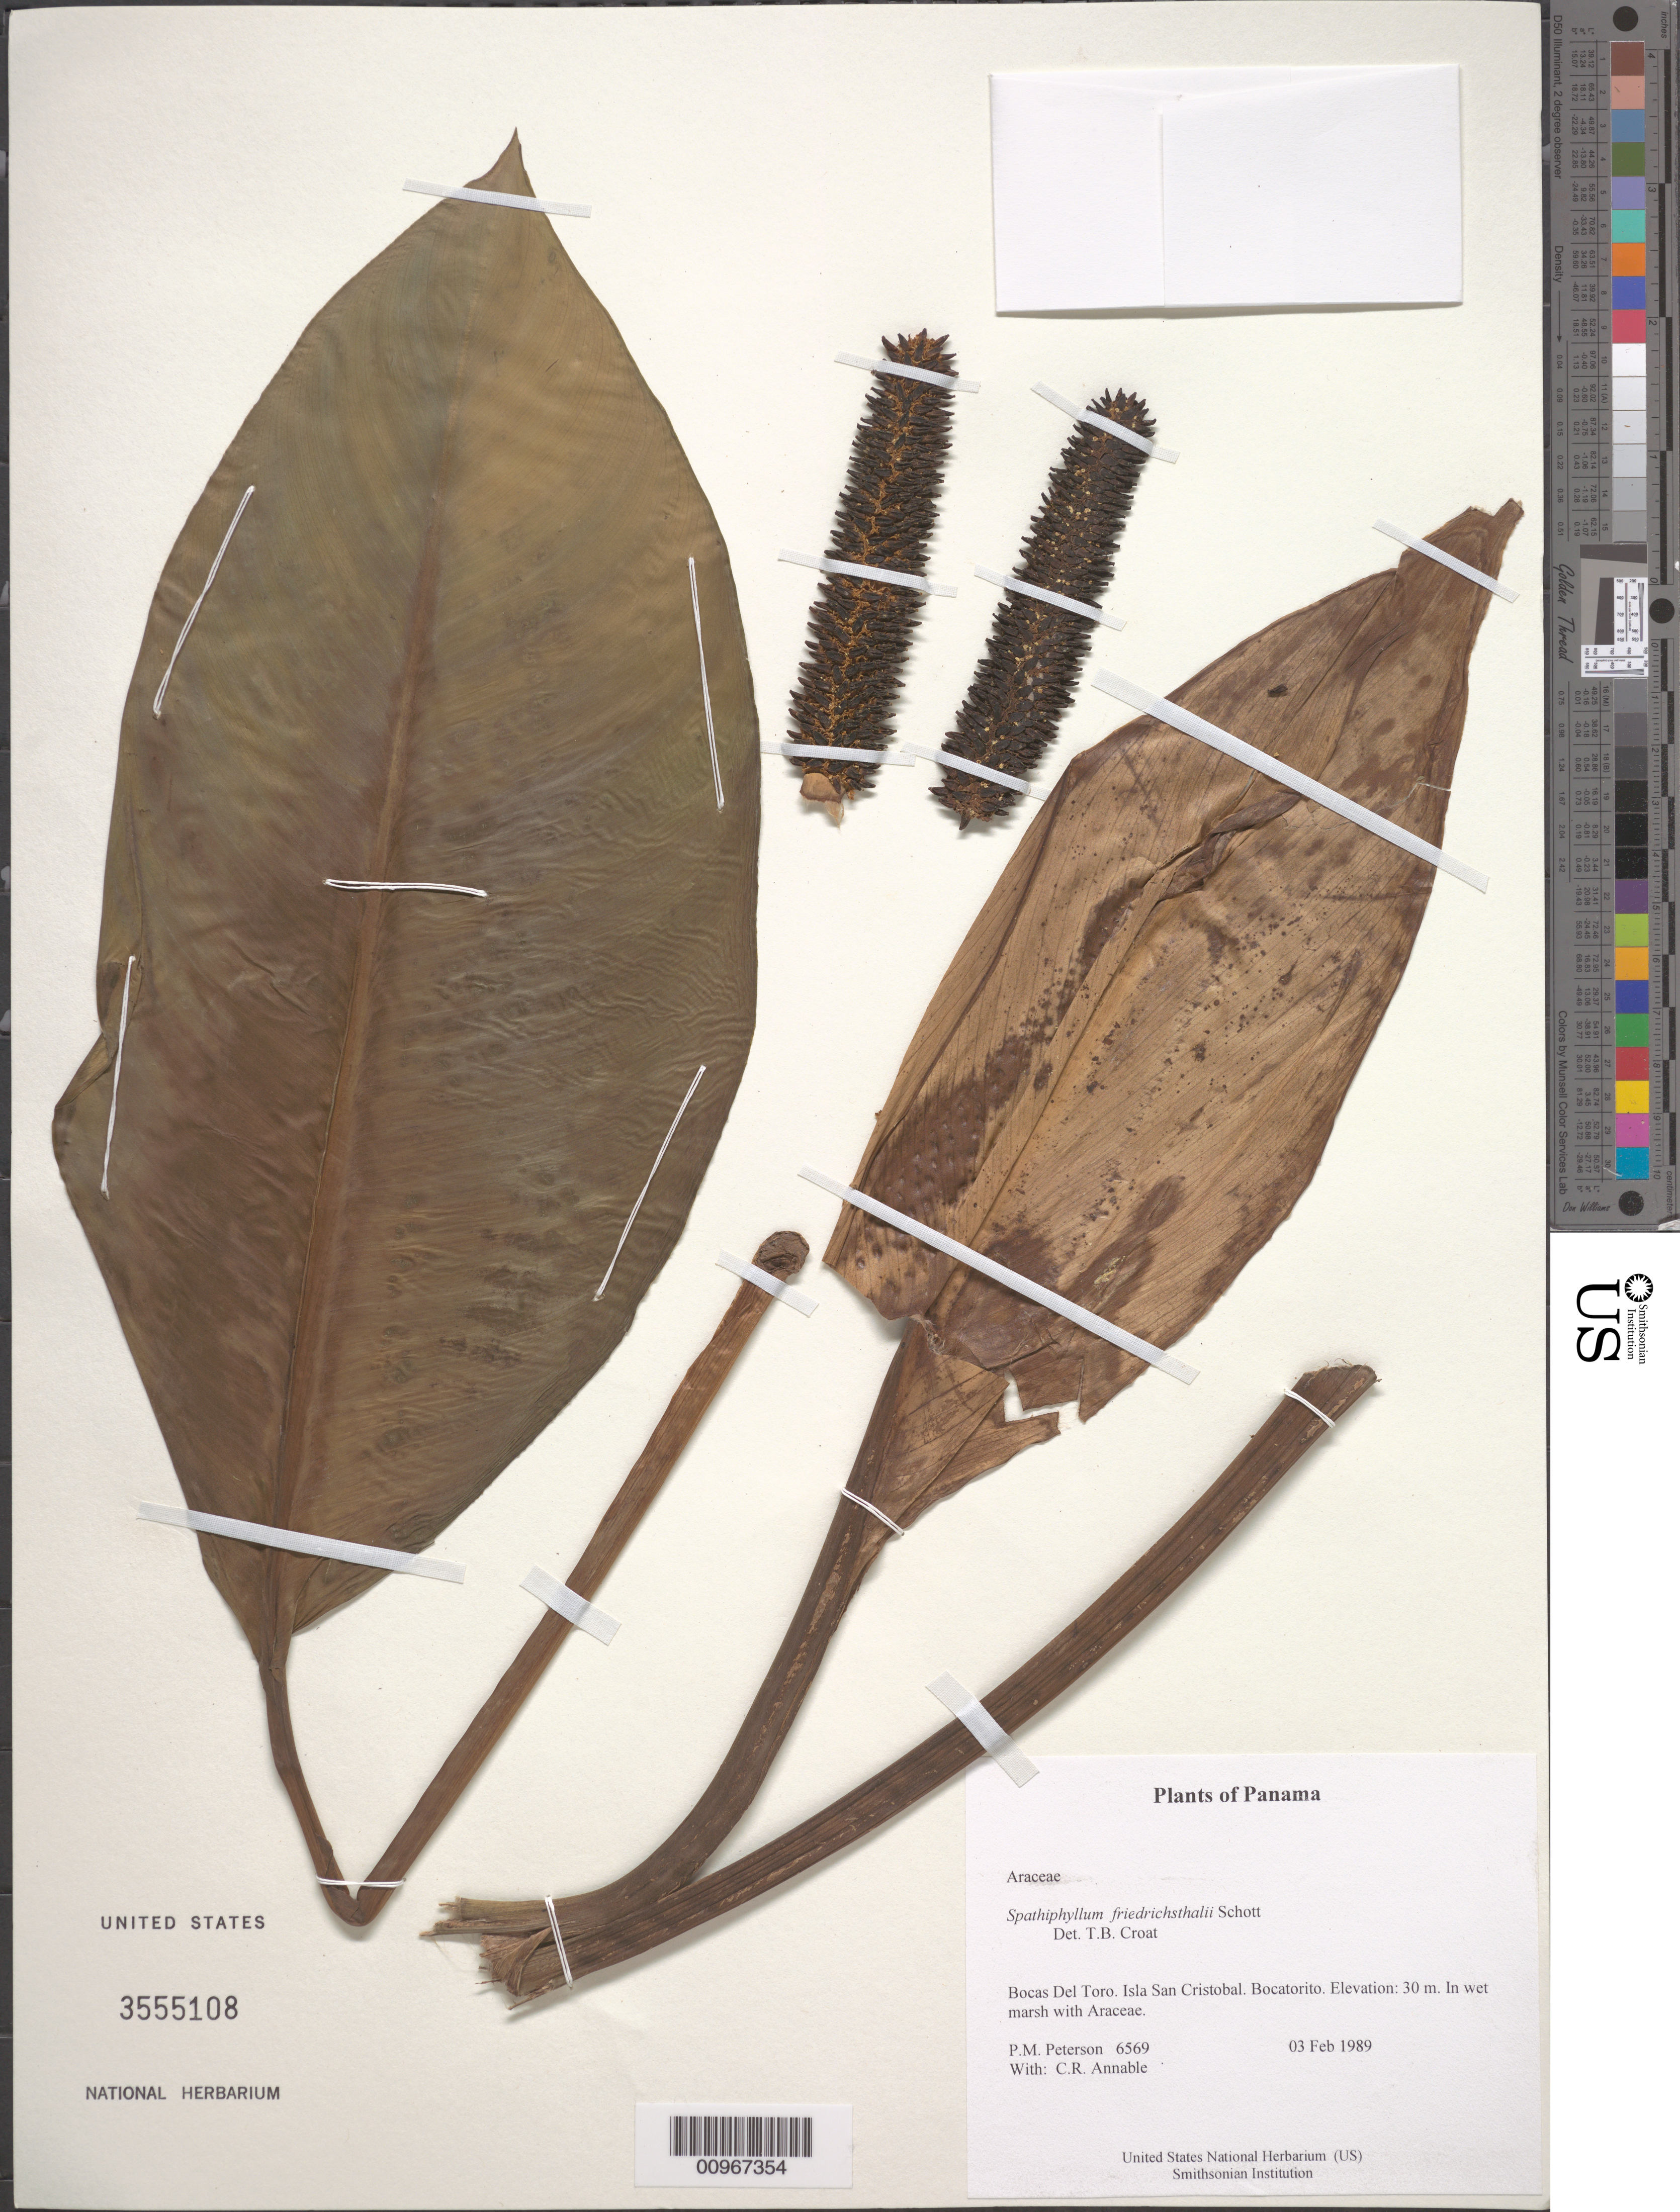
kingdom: Plantae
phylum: Tracheophyta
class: Liliopsida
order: Alismatales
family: Araceae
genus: Spathiphyllum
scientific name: Spathiphyllum friedrichsthalii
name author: Schott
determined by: Croat, Thomas B., Missouri Botanical Garden (MO)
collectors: P. M. Peterson & C. R. Annable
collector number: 06569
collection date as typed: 03 Feb 1989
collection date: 1989-02-03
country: Panama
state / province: Bocas del Toro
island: San Cristobal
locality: Bocatorito.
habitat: In wet marsh with Araceae.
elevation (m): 30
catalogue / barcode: US 3555108